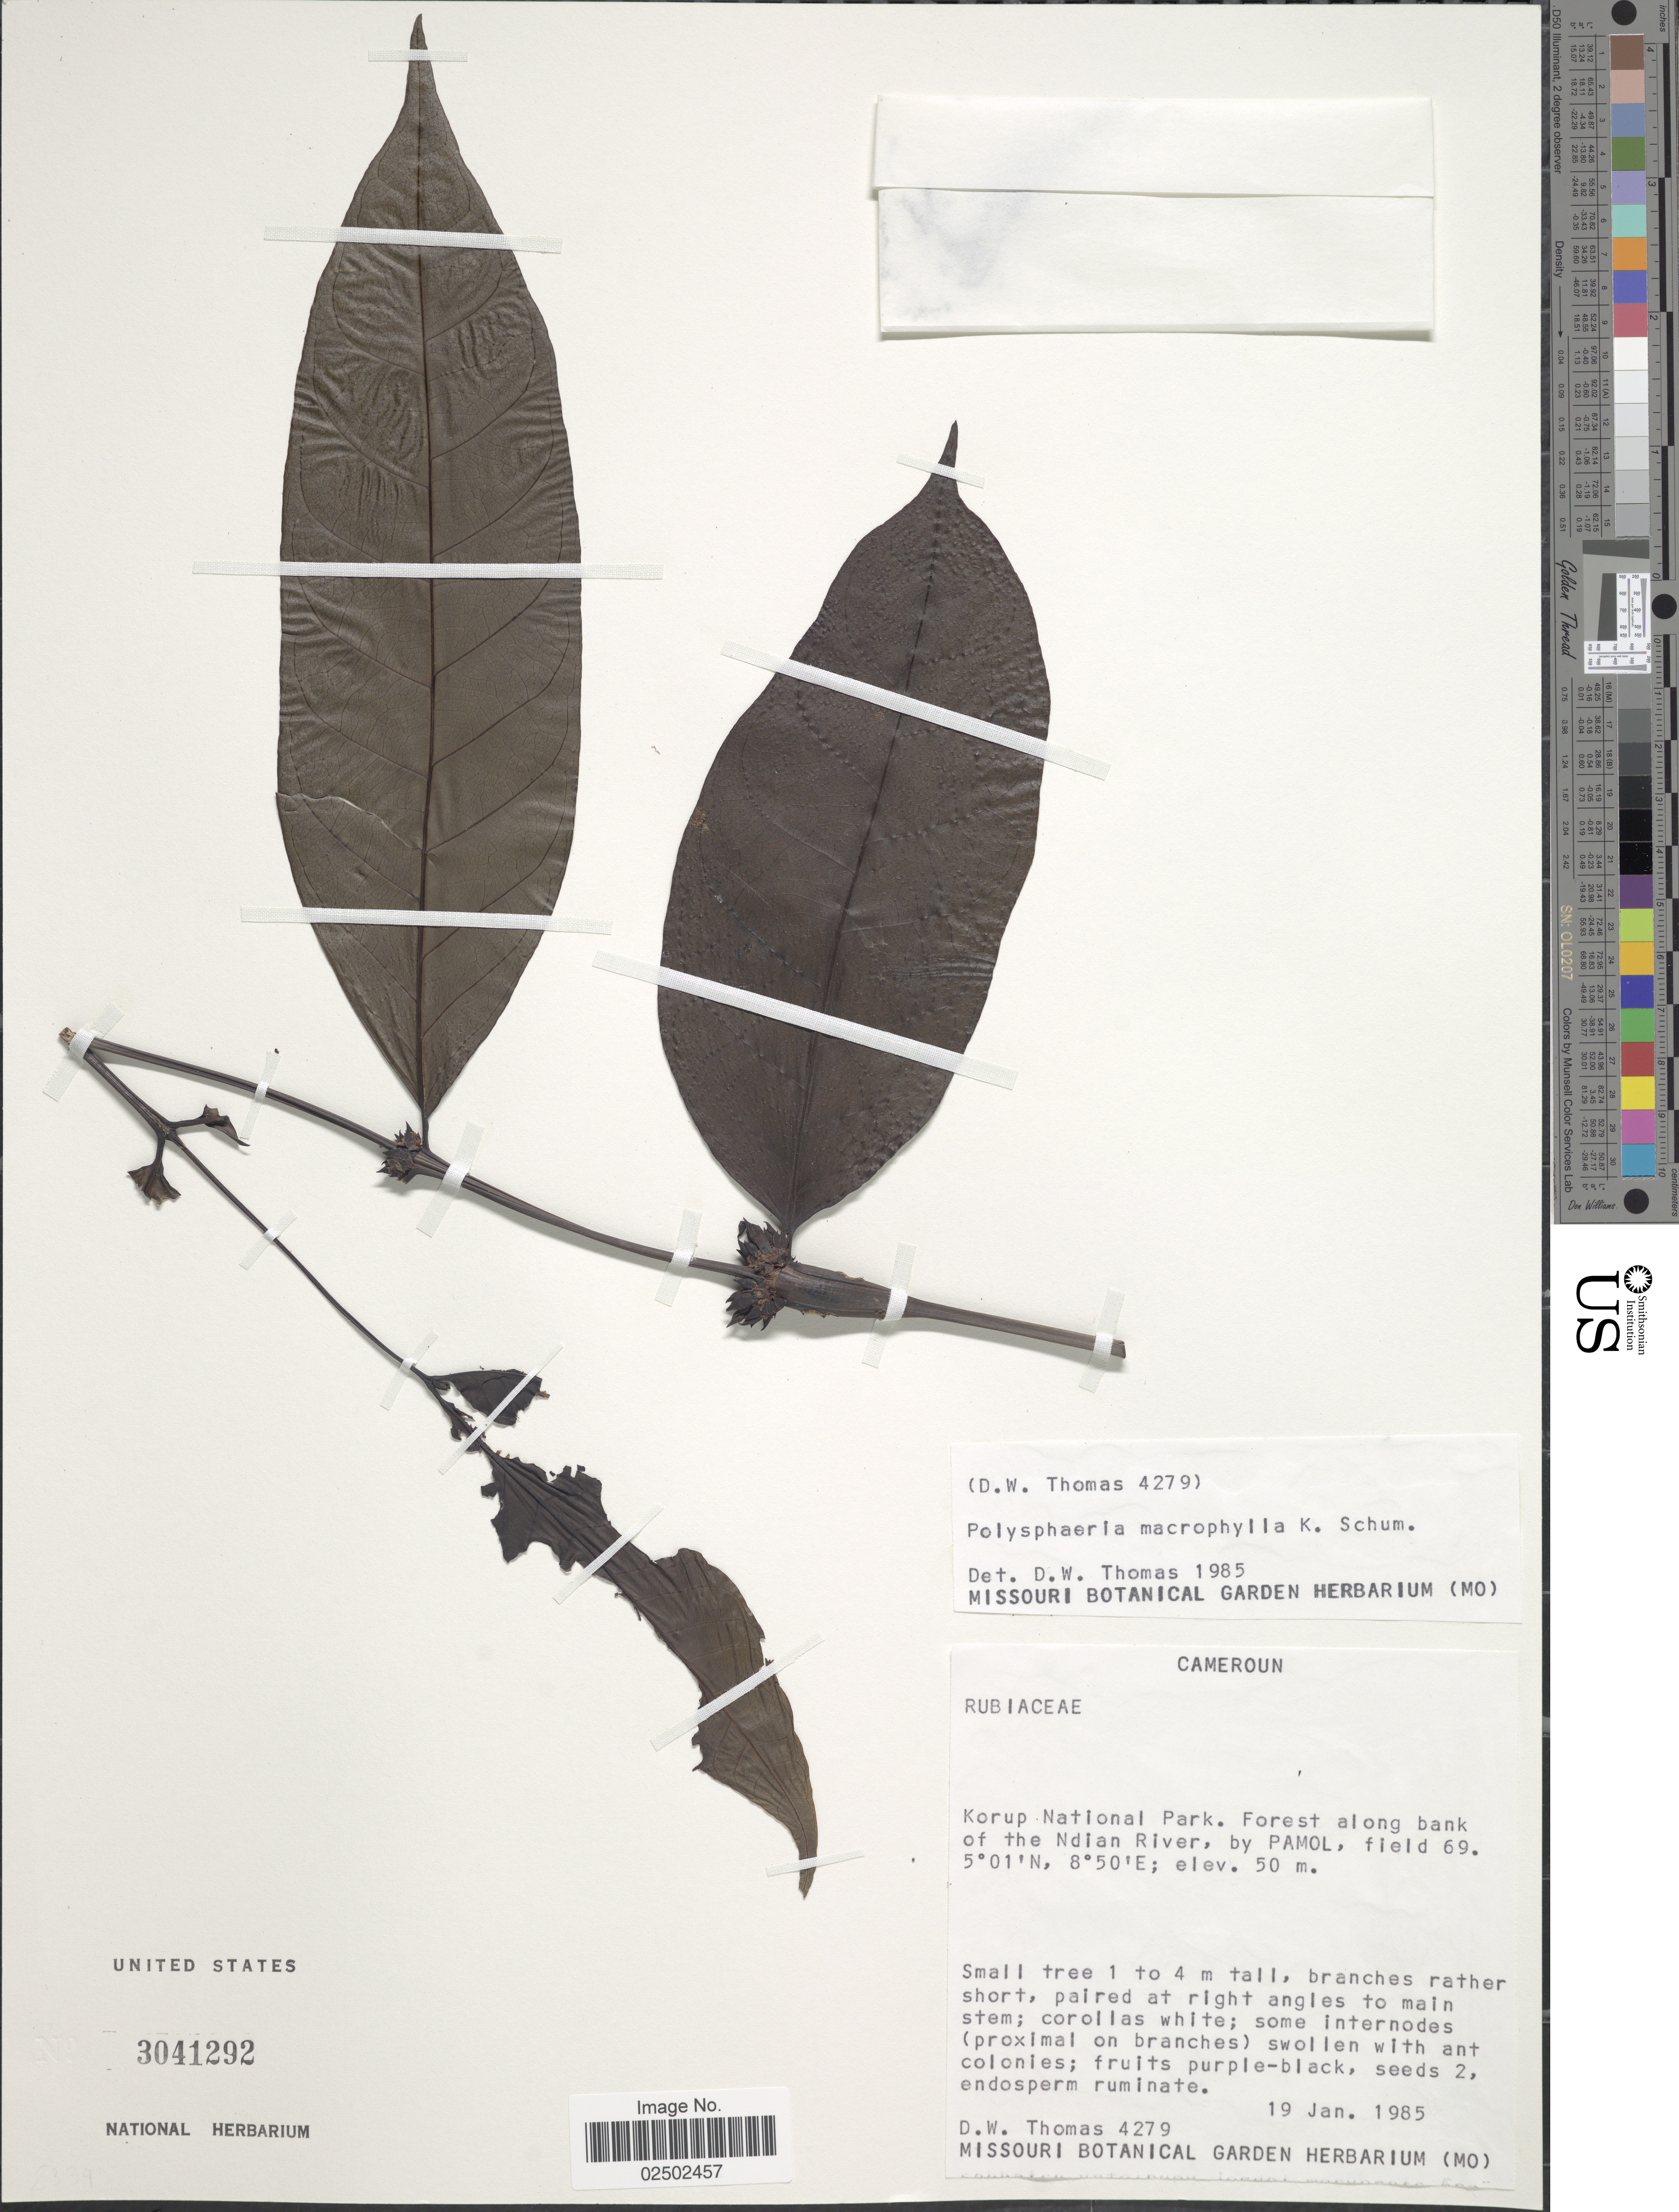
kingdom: Plantae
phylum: Tracheophyta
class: Magnoliopsida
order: Gentianales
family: Rubiaceae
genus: Polysphaeria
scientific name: Polysphaeria macrophylla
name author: K. Schum.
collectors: D. W. Thomas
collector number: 4279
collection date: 1985-01-19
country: Cameroon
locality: Korup National Park, Forest along bank of the Ndian River, by PAMOL, field 69.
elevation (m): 50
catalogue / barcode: US 3041292